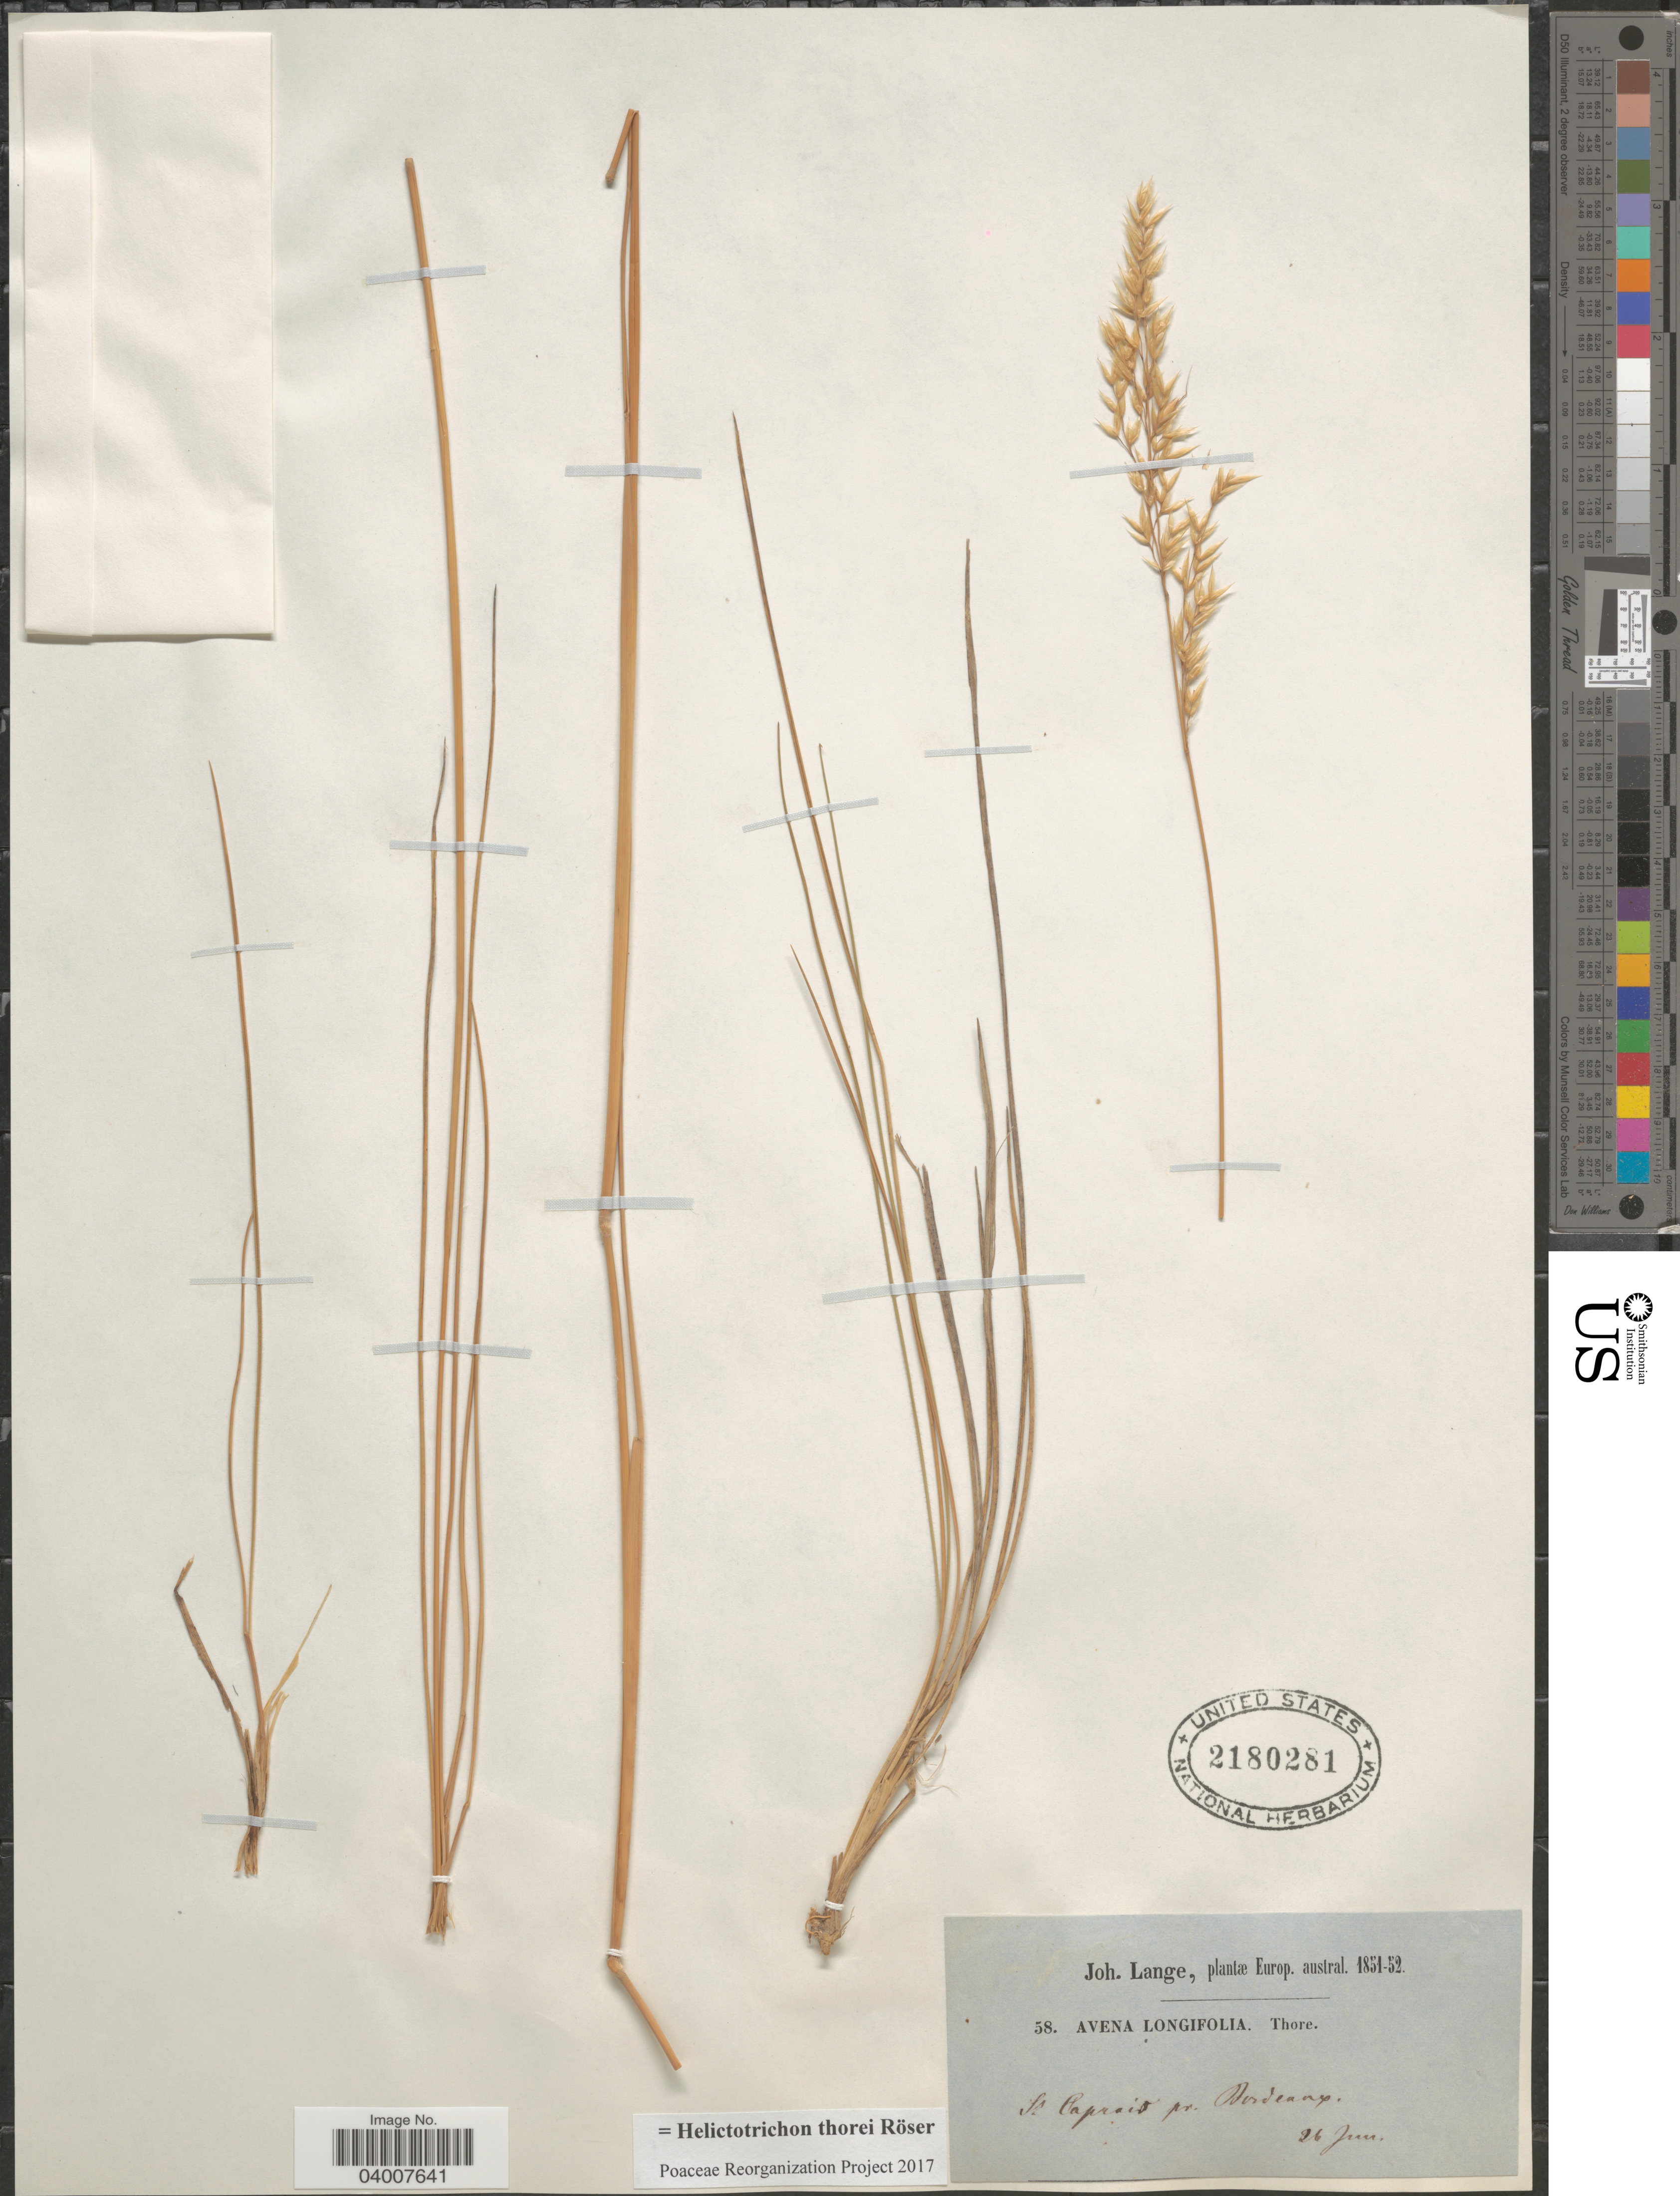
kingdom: Plantae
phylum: Tracheophyta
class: Liliopsida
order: Poales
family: Poaceae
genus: Helictotrichon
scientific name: Helictotrichon thorei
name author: Röser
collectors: J. Lange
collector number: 58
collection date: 1851-06-26/1852-06-26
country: France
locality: Europ. austral. St. Caprais pr. Bordeaux.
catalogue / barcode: US 2180281